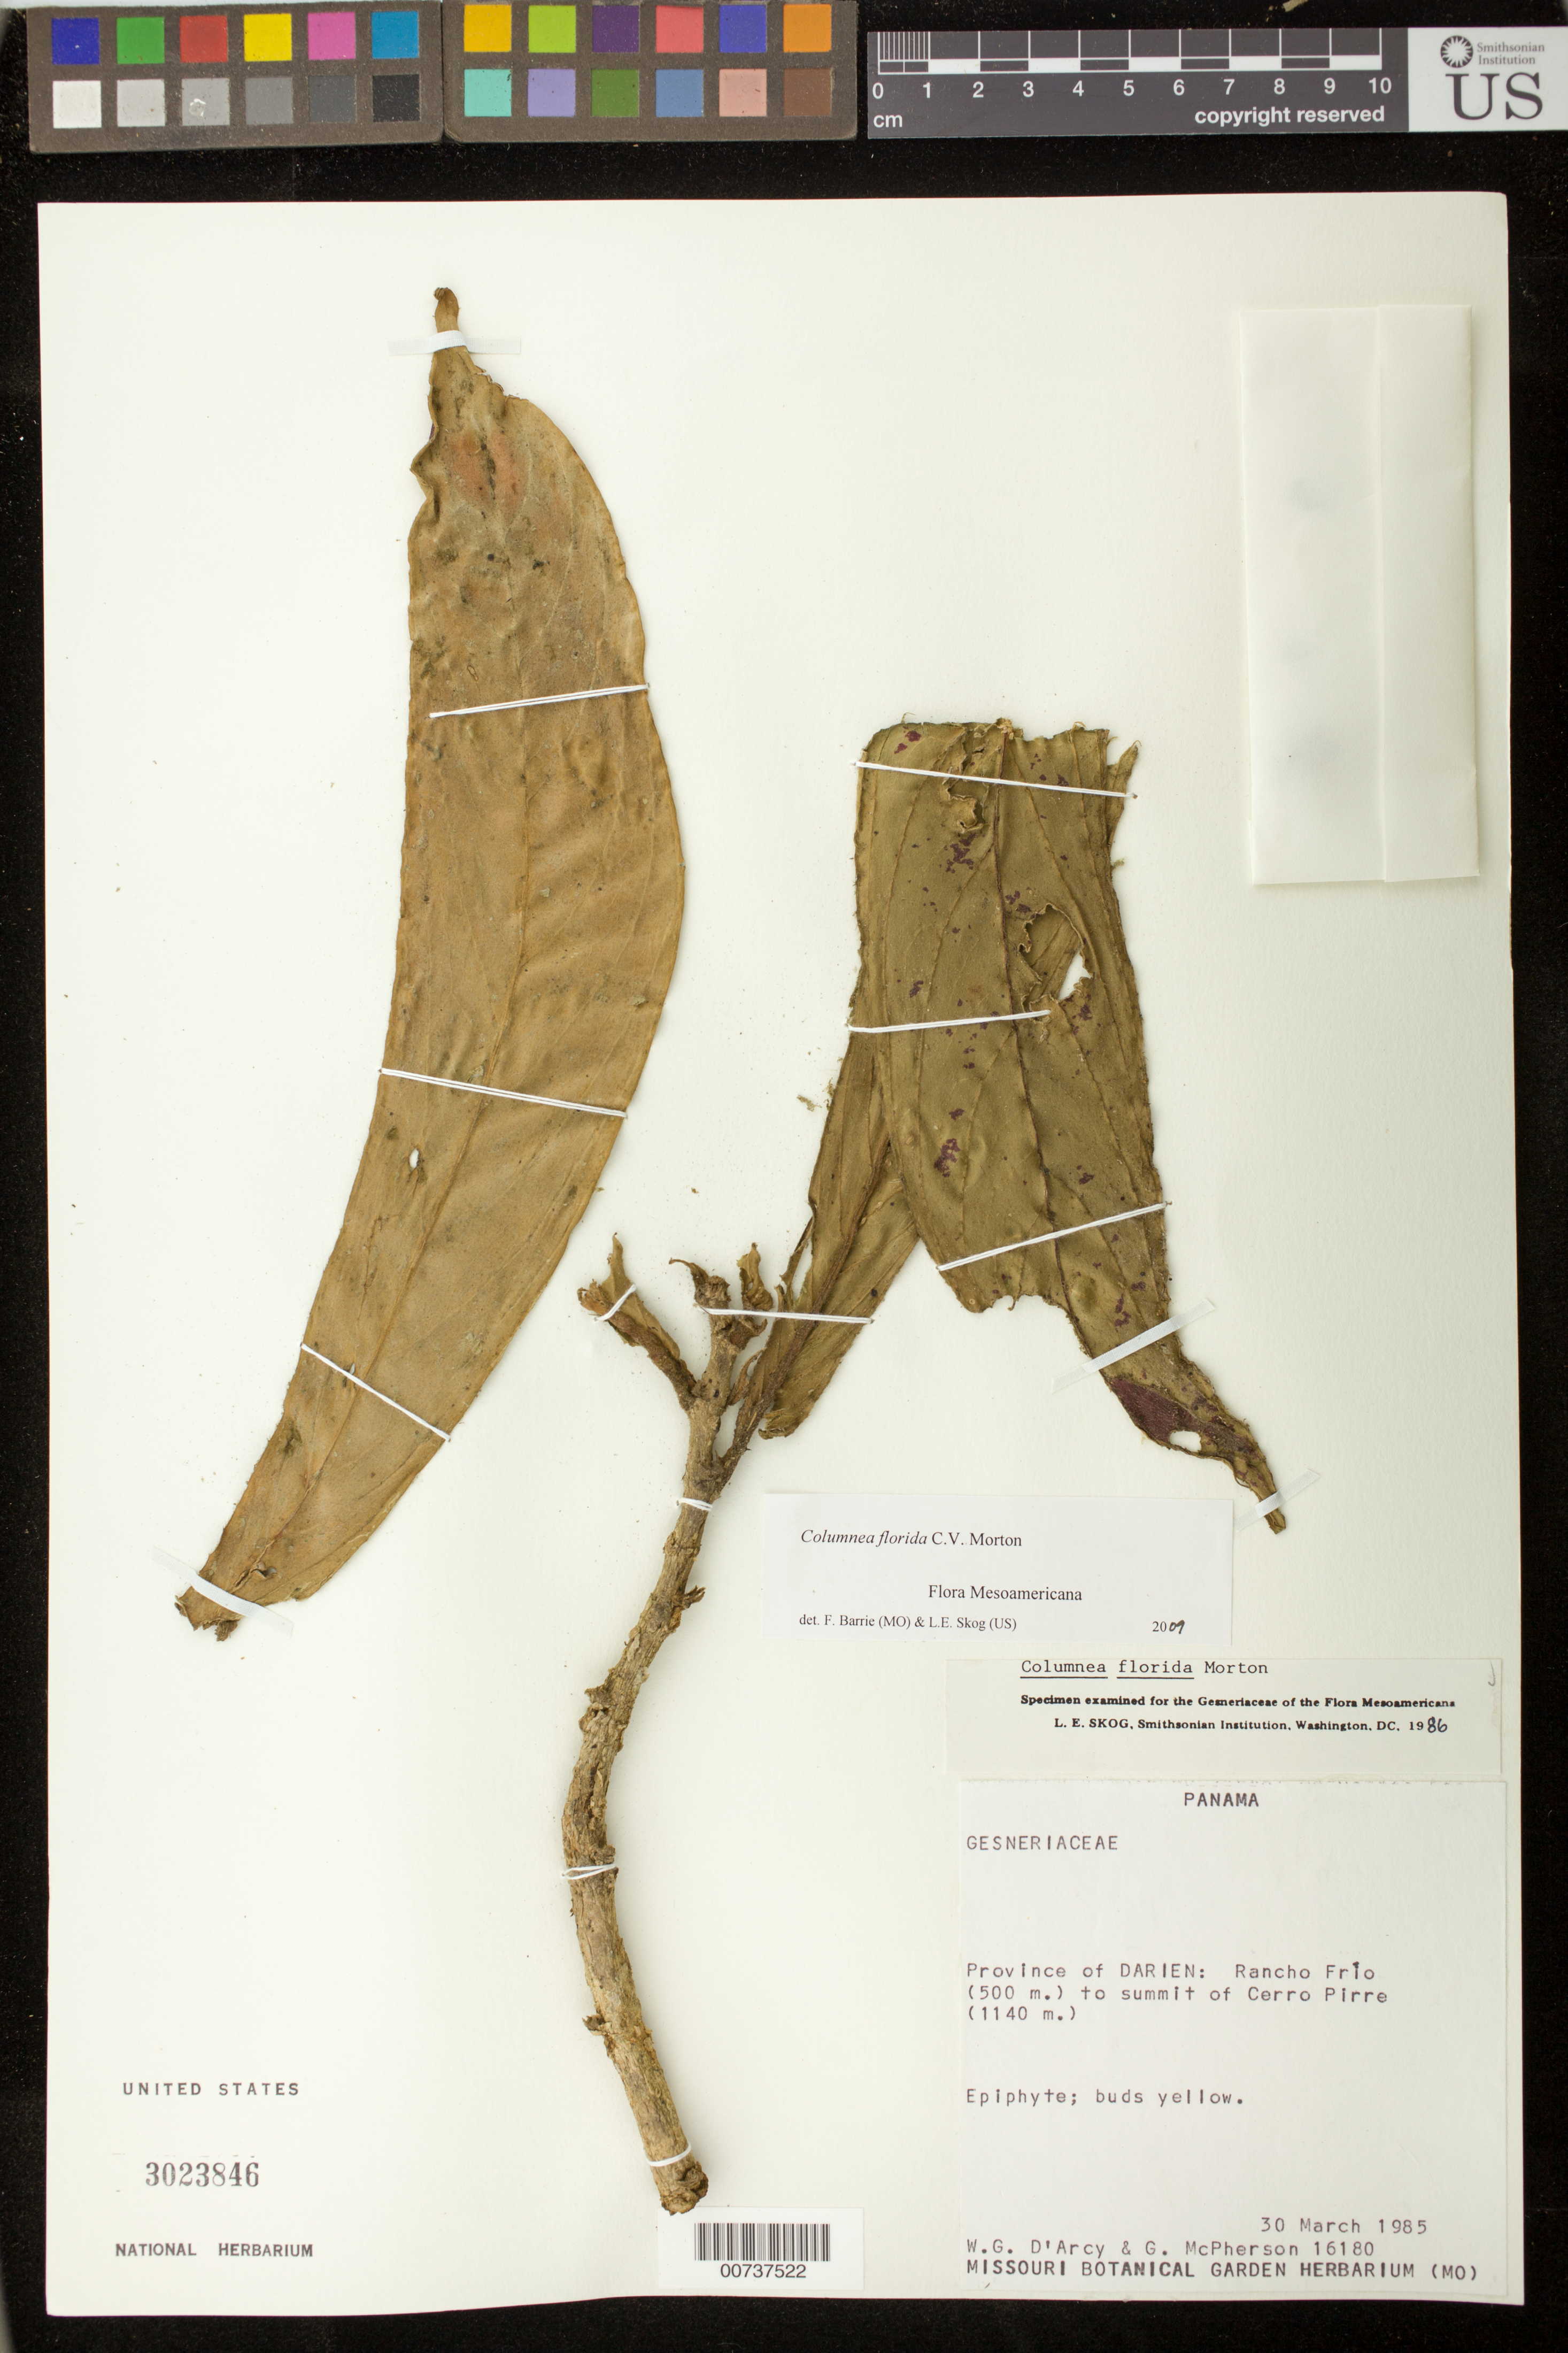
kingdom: Plantae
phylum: Tracheophyta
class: Magnoliopsida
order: Lamiales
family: Gesneriaceae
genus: Columnea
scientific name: Columnea florida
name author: C.V. Morton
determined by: Skog, Laurence E.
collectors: W. G. D'Arcy & G. D. McPherson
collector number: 16180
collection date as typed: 30 Mar 1985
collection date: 1985-03-30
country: Panama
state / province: Darién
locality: Rancho Frío to summit of Cerro Pirre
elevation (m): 500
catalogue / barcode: US 3023846